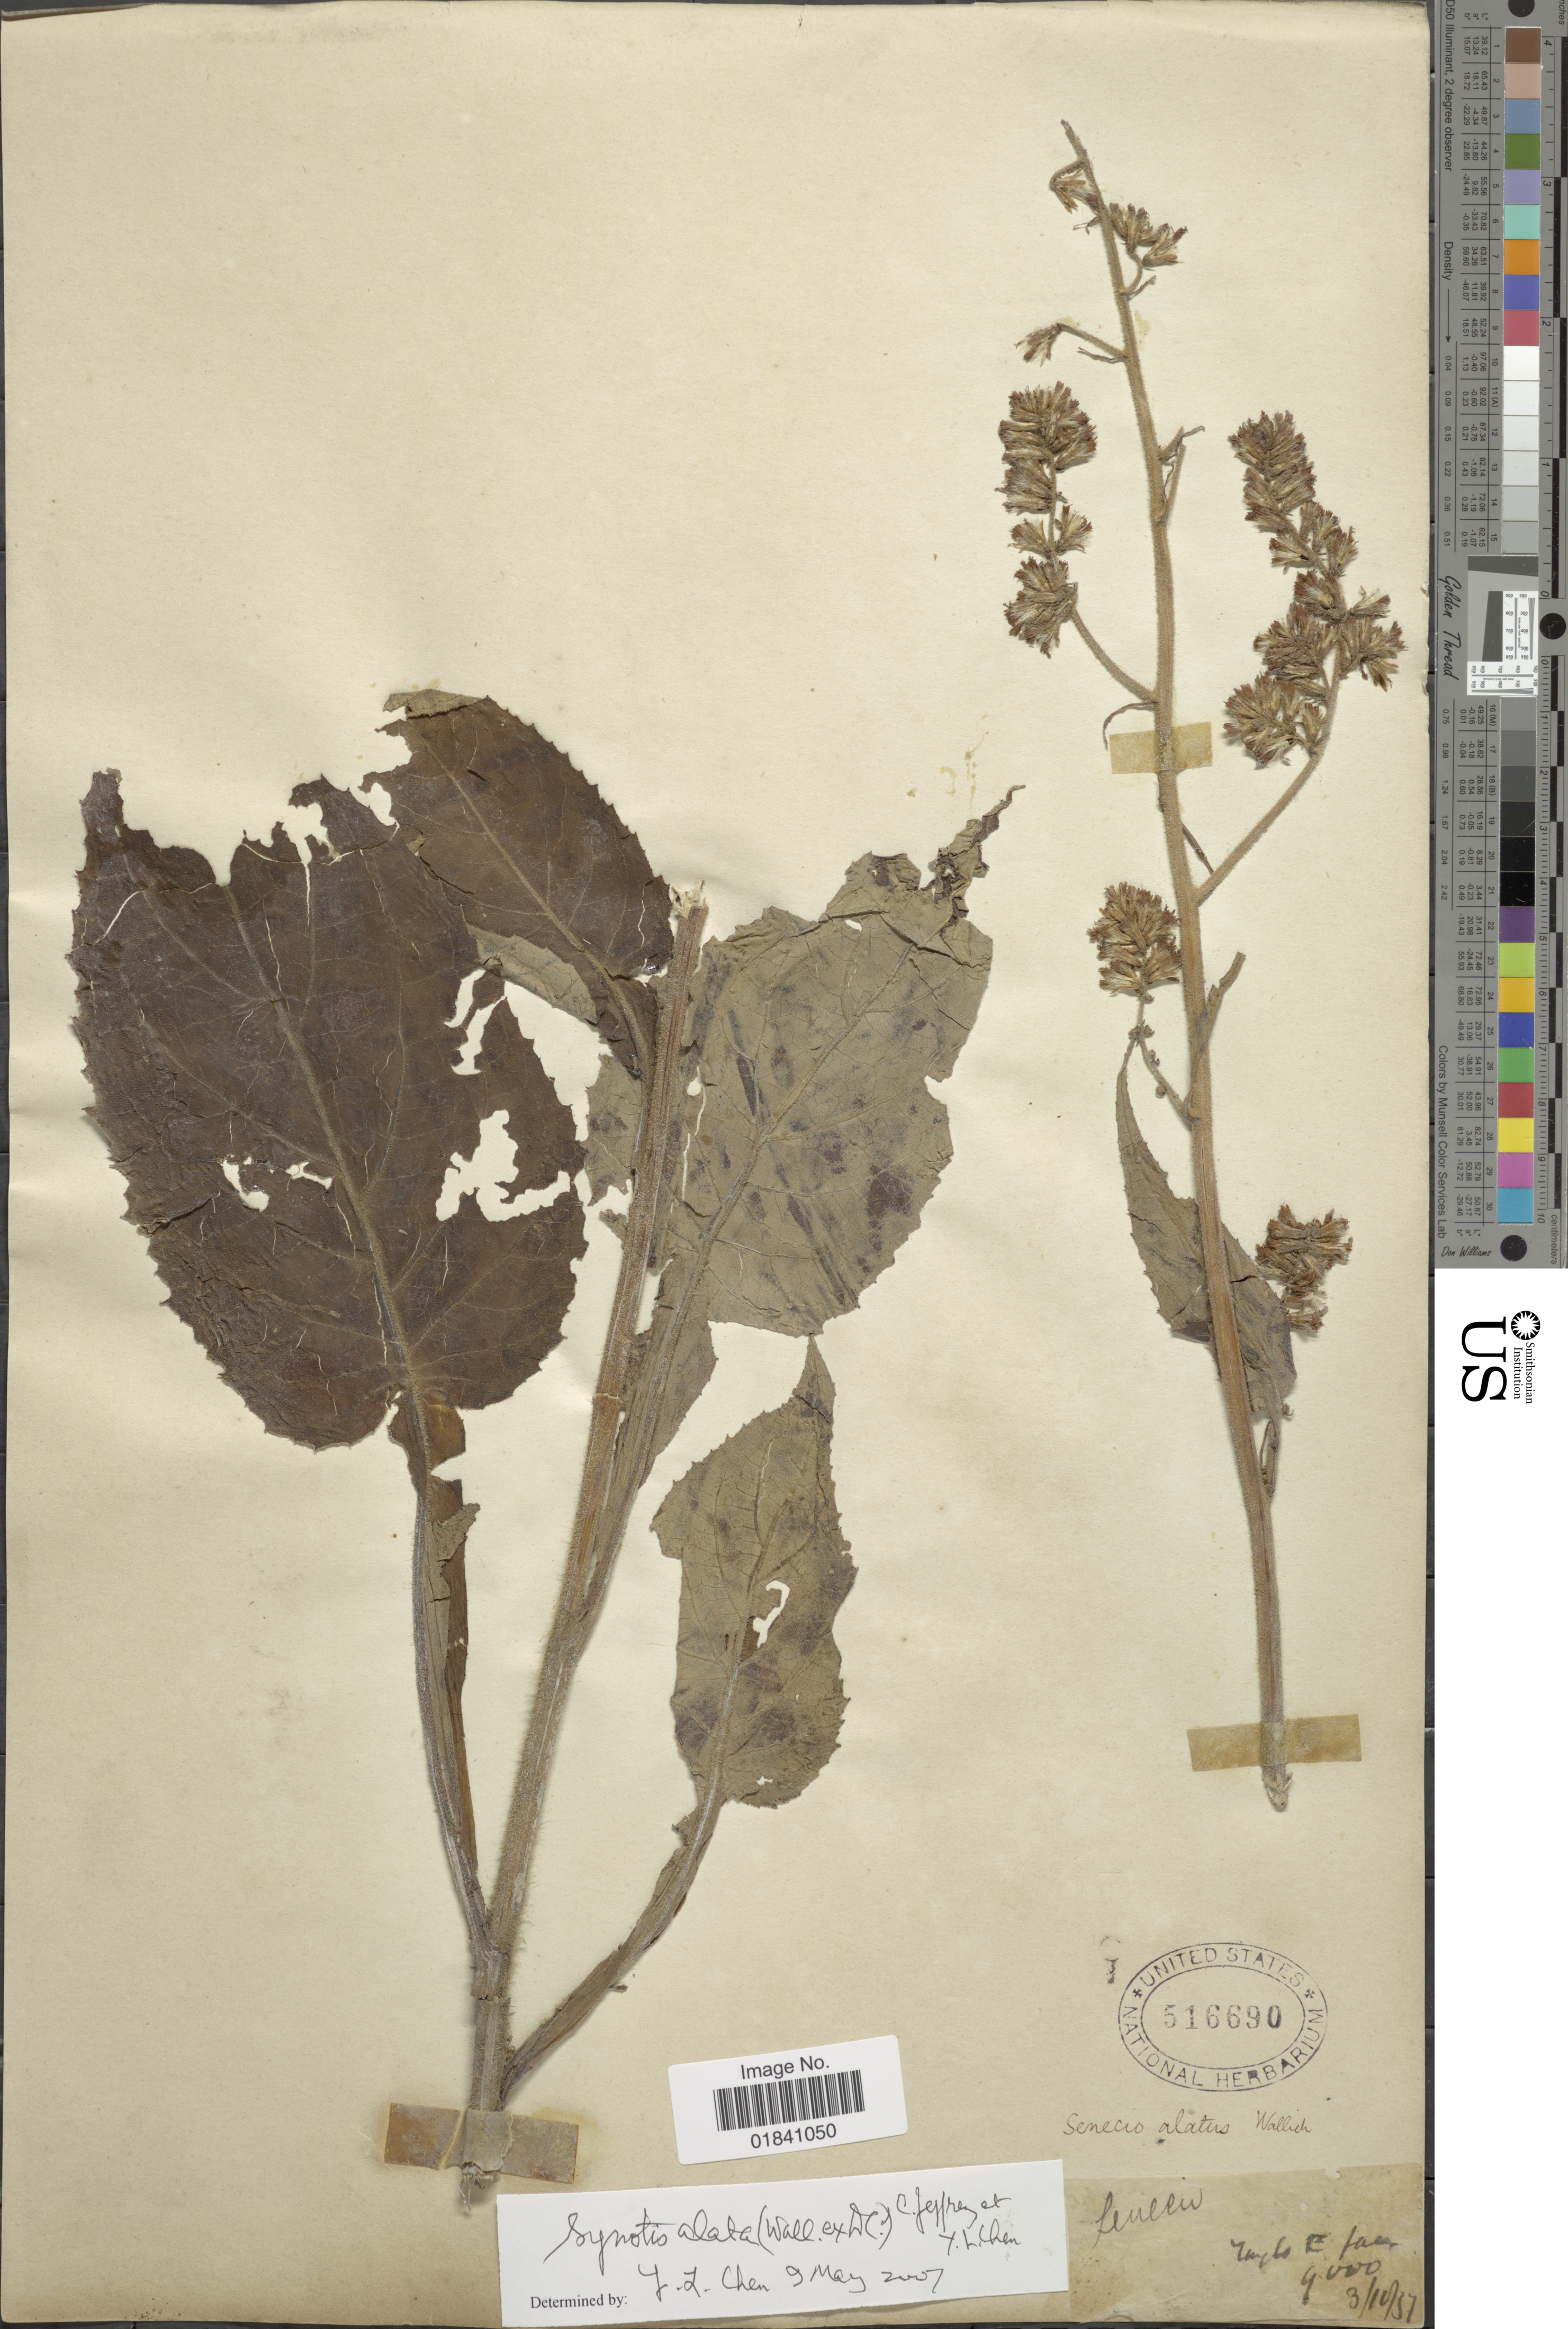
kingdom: Plantae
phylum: Tracheophyta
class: Magnoliopsida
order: Asterales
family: Asteraceae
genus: Synotis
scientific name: Synotis alata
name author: (Wall.) C. Jeffrey & Y.L. Chen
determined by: Chen, Y. L.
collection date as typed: Transcribed d/m/y: 3/10/57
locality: Feullu [interpreted]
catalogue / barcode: US 516690